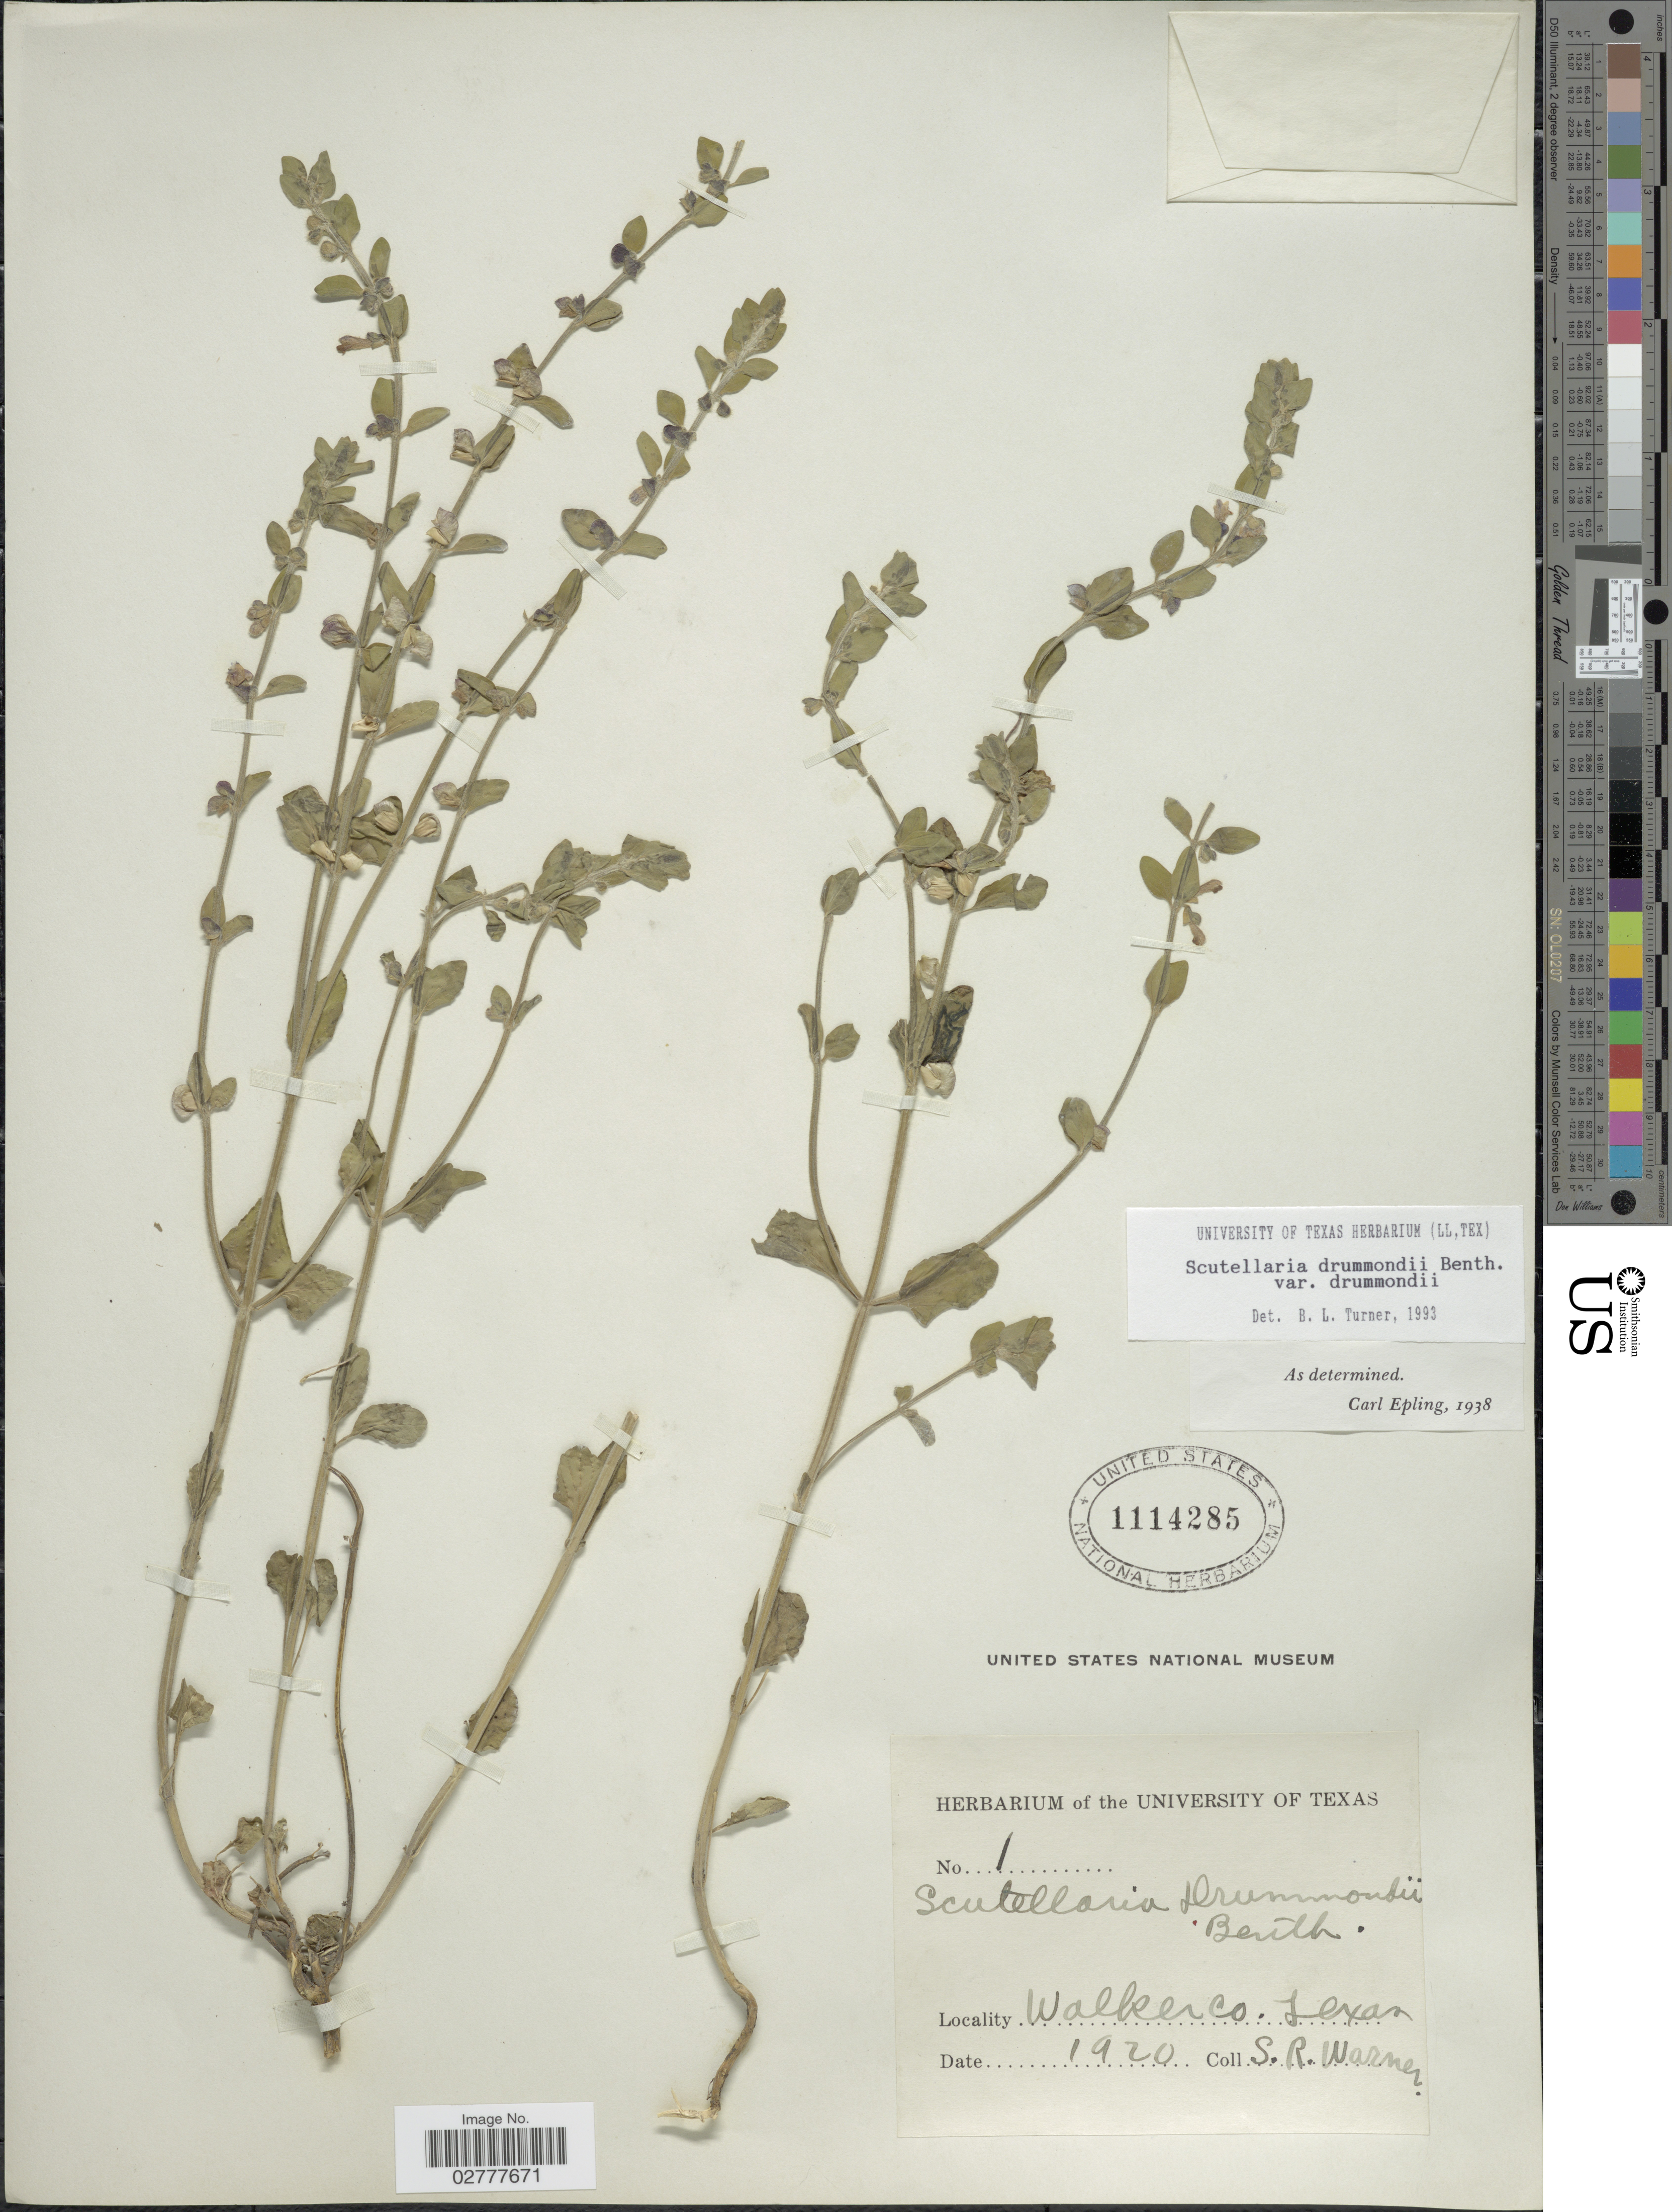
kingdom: Plantae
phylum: Tracheophyta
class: Magnoliopsida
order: Lamiales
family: Lamiaceae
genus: Scutellaria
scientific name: Scutellaria drummondii var. drummondii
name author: Benth.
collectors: S. Warner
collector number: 1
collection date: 1920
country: United States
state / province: Texas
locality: Walker Co.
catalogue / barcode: US 1114285